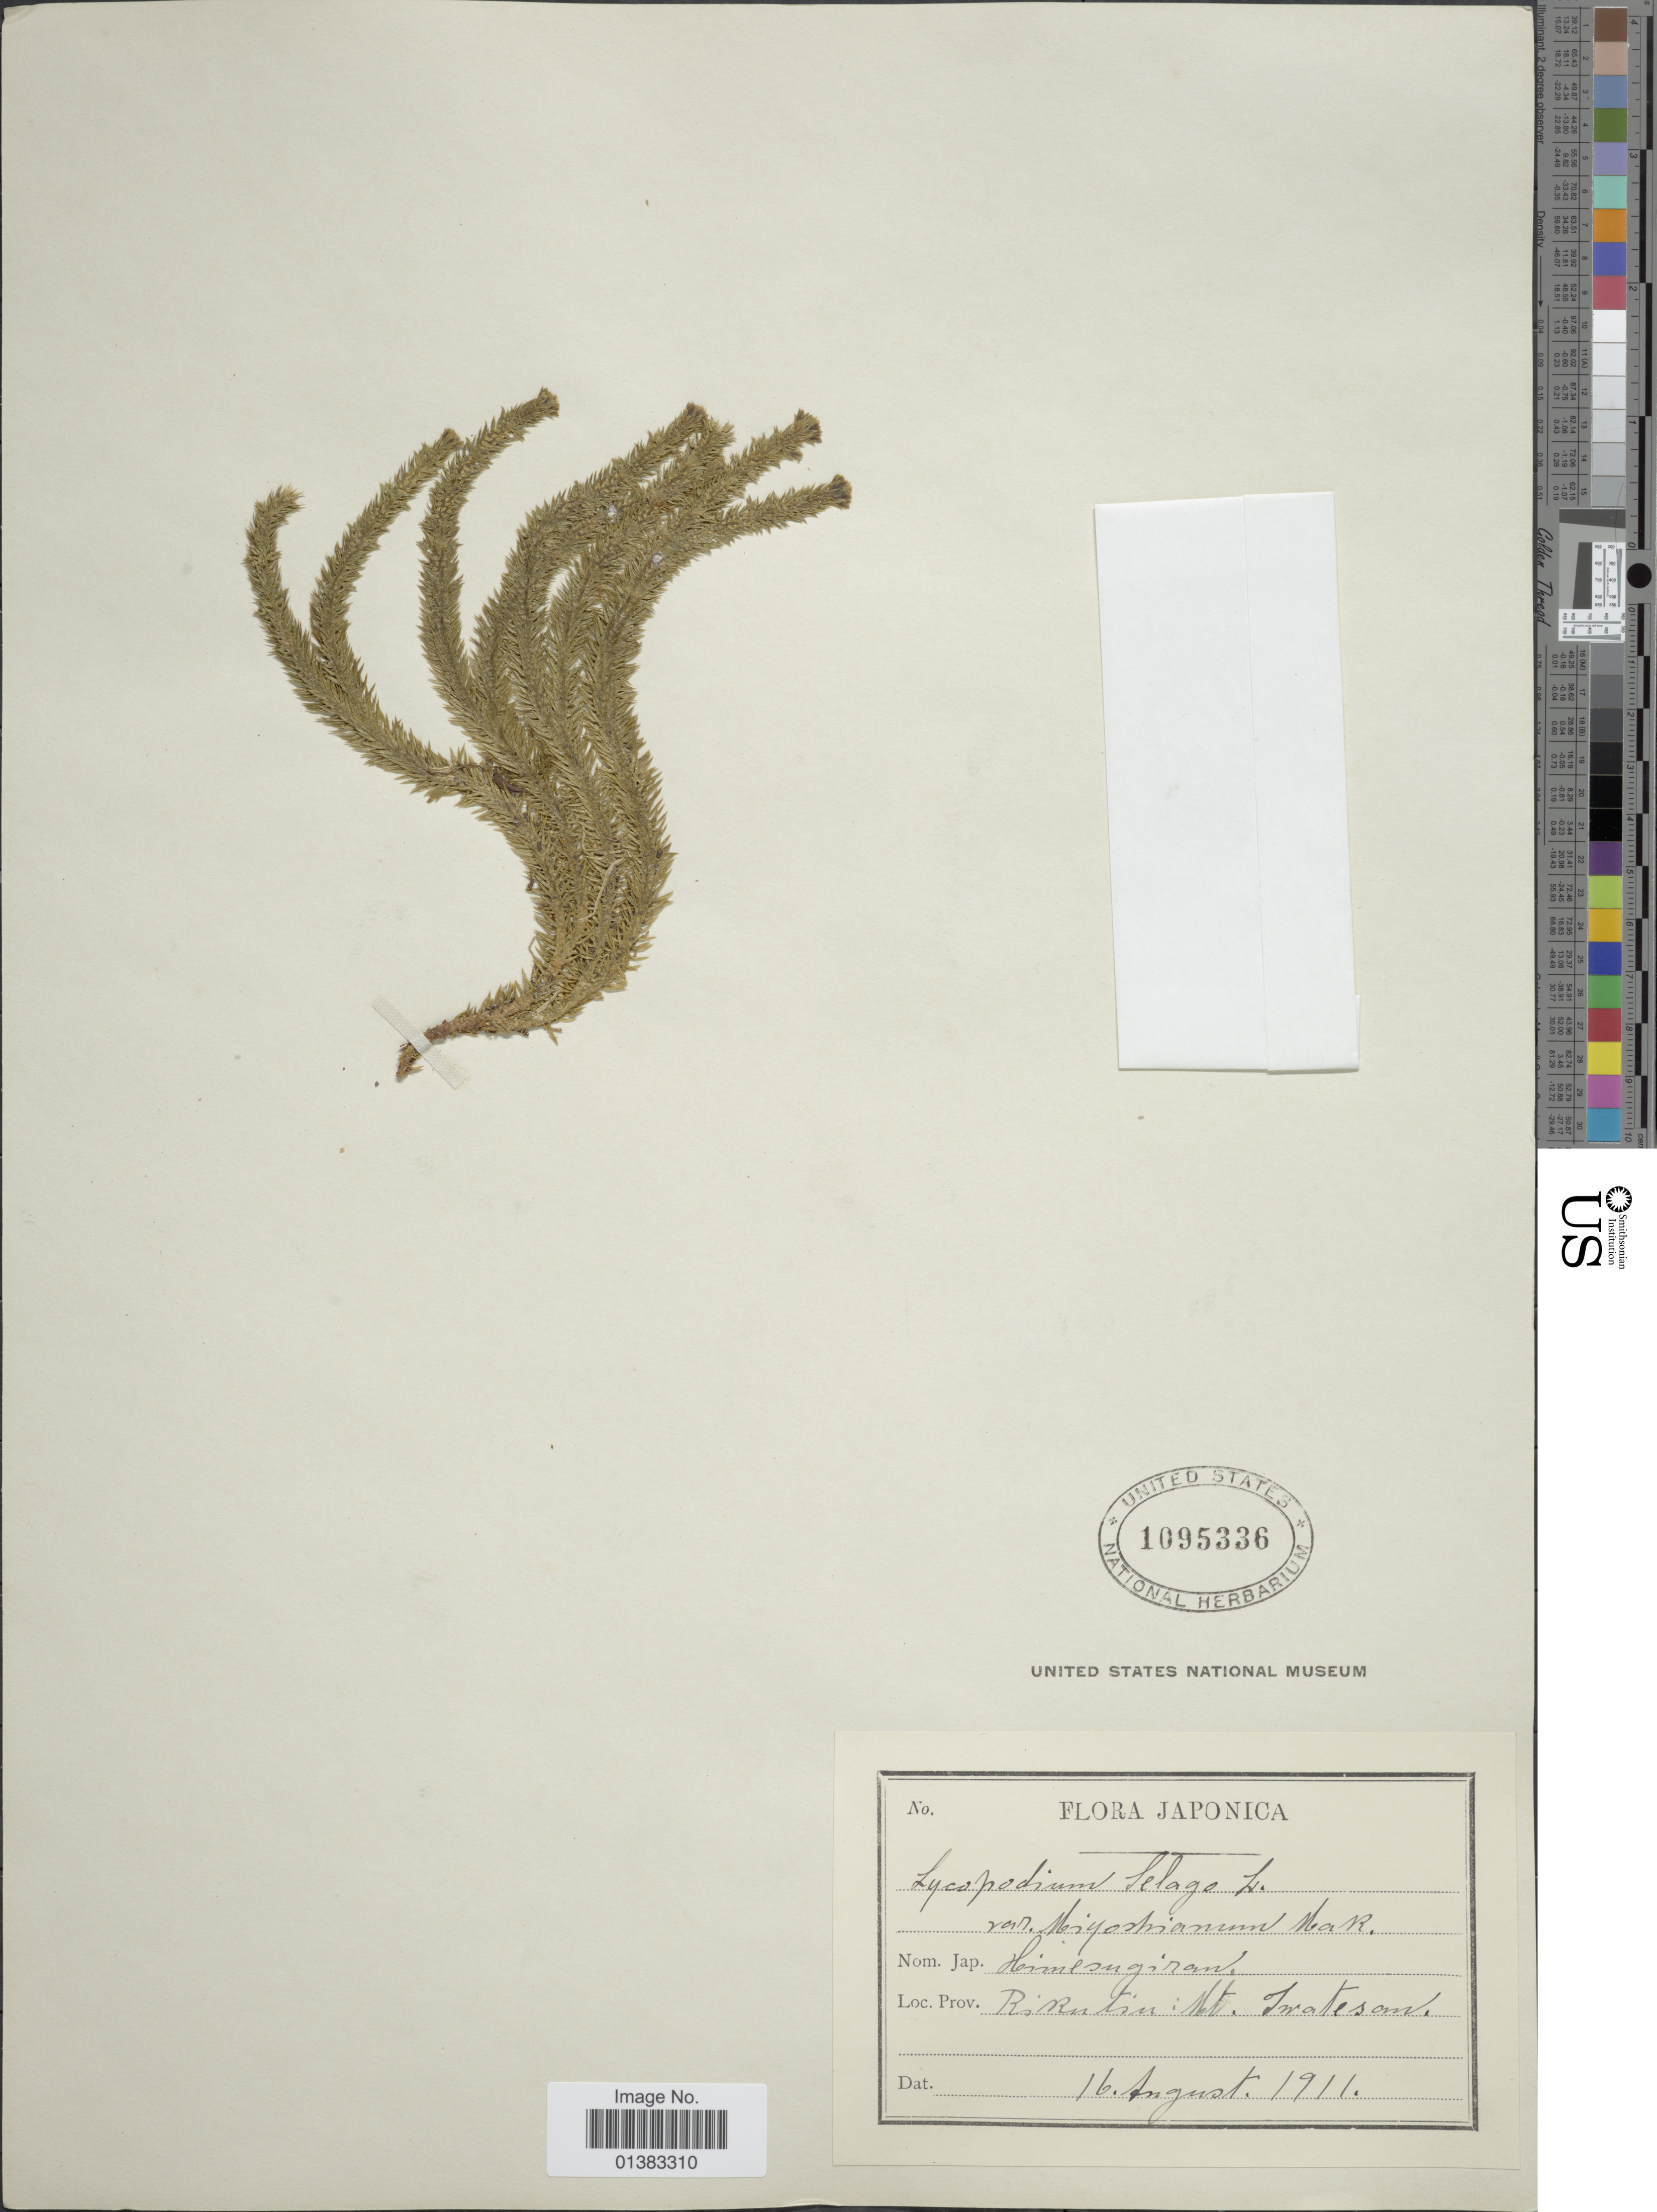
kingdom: Plantae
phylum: Tracheophyta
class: Lycopodiopsida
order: Lycopodiales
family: Lycopodiaceae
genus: Huperzia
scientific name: Huperzia serrata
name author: (Thunb.) Trevis.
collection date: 1911-08-16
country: Japan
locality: Rikutin: Mt. Iwatesan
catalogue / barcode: US 1095336